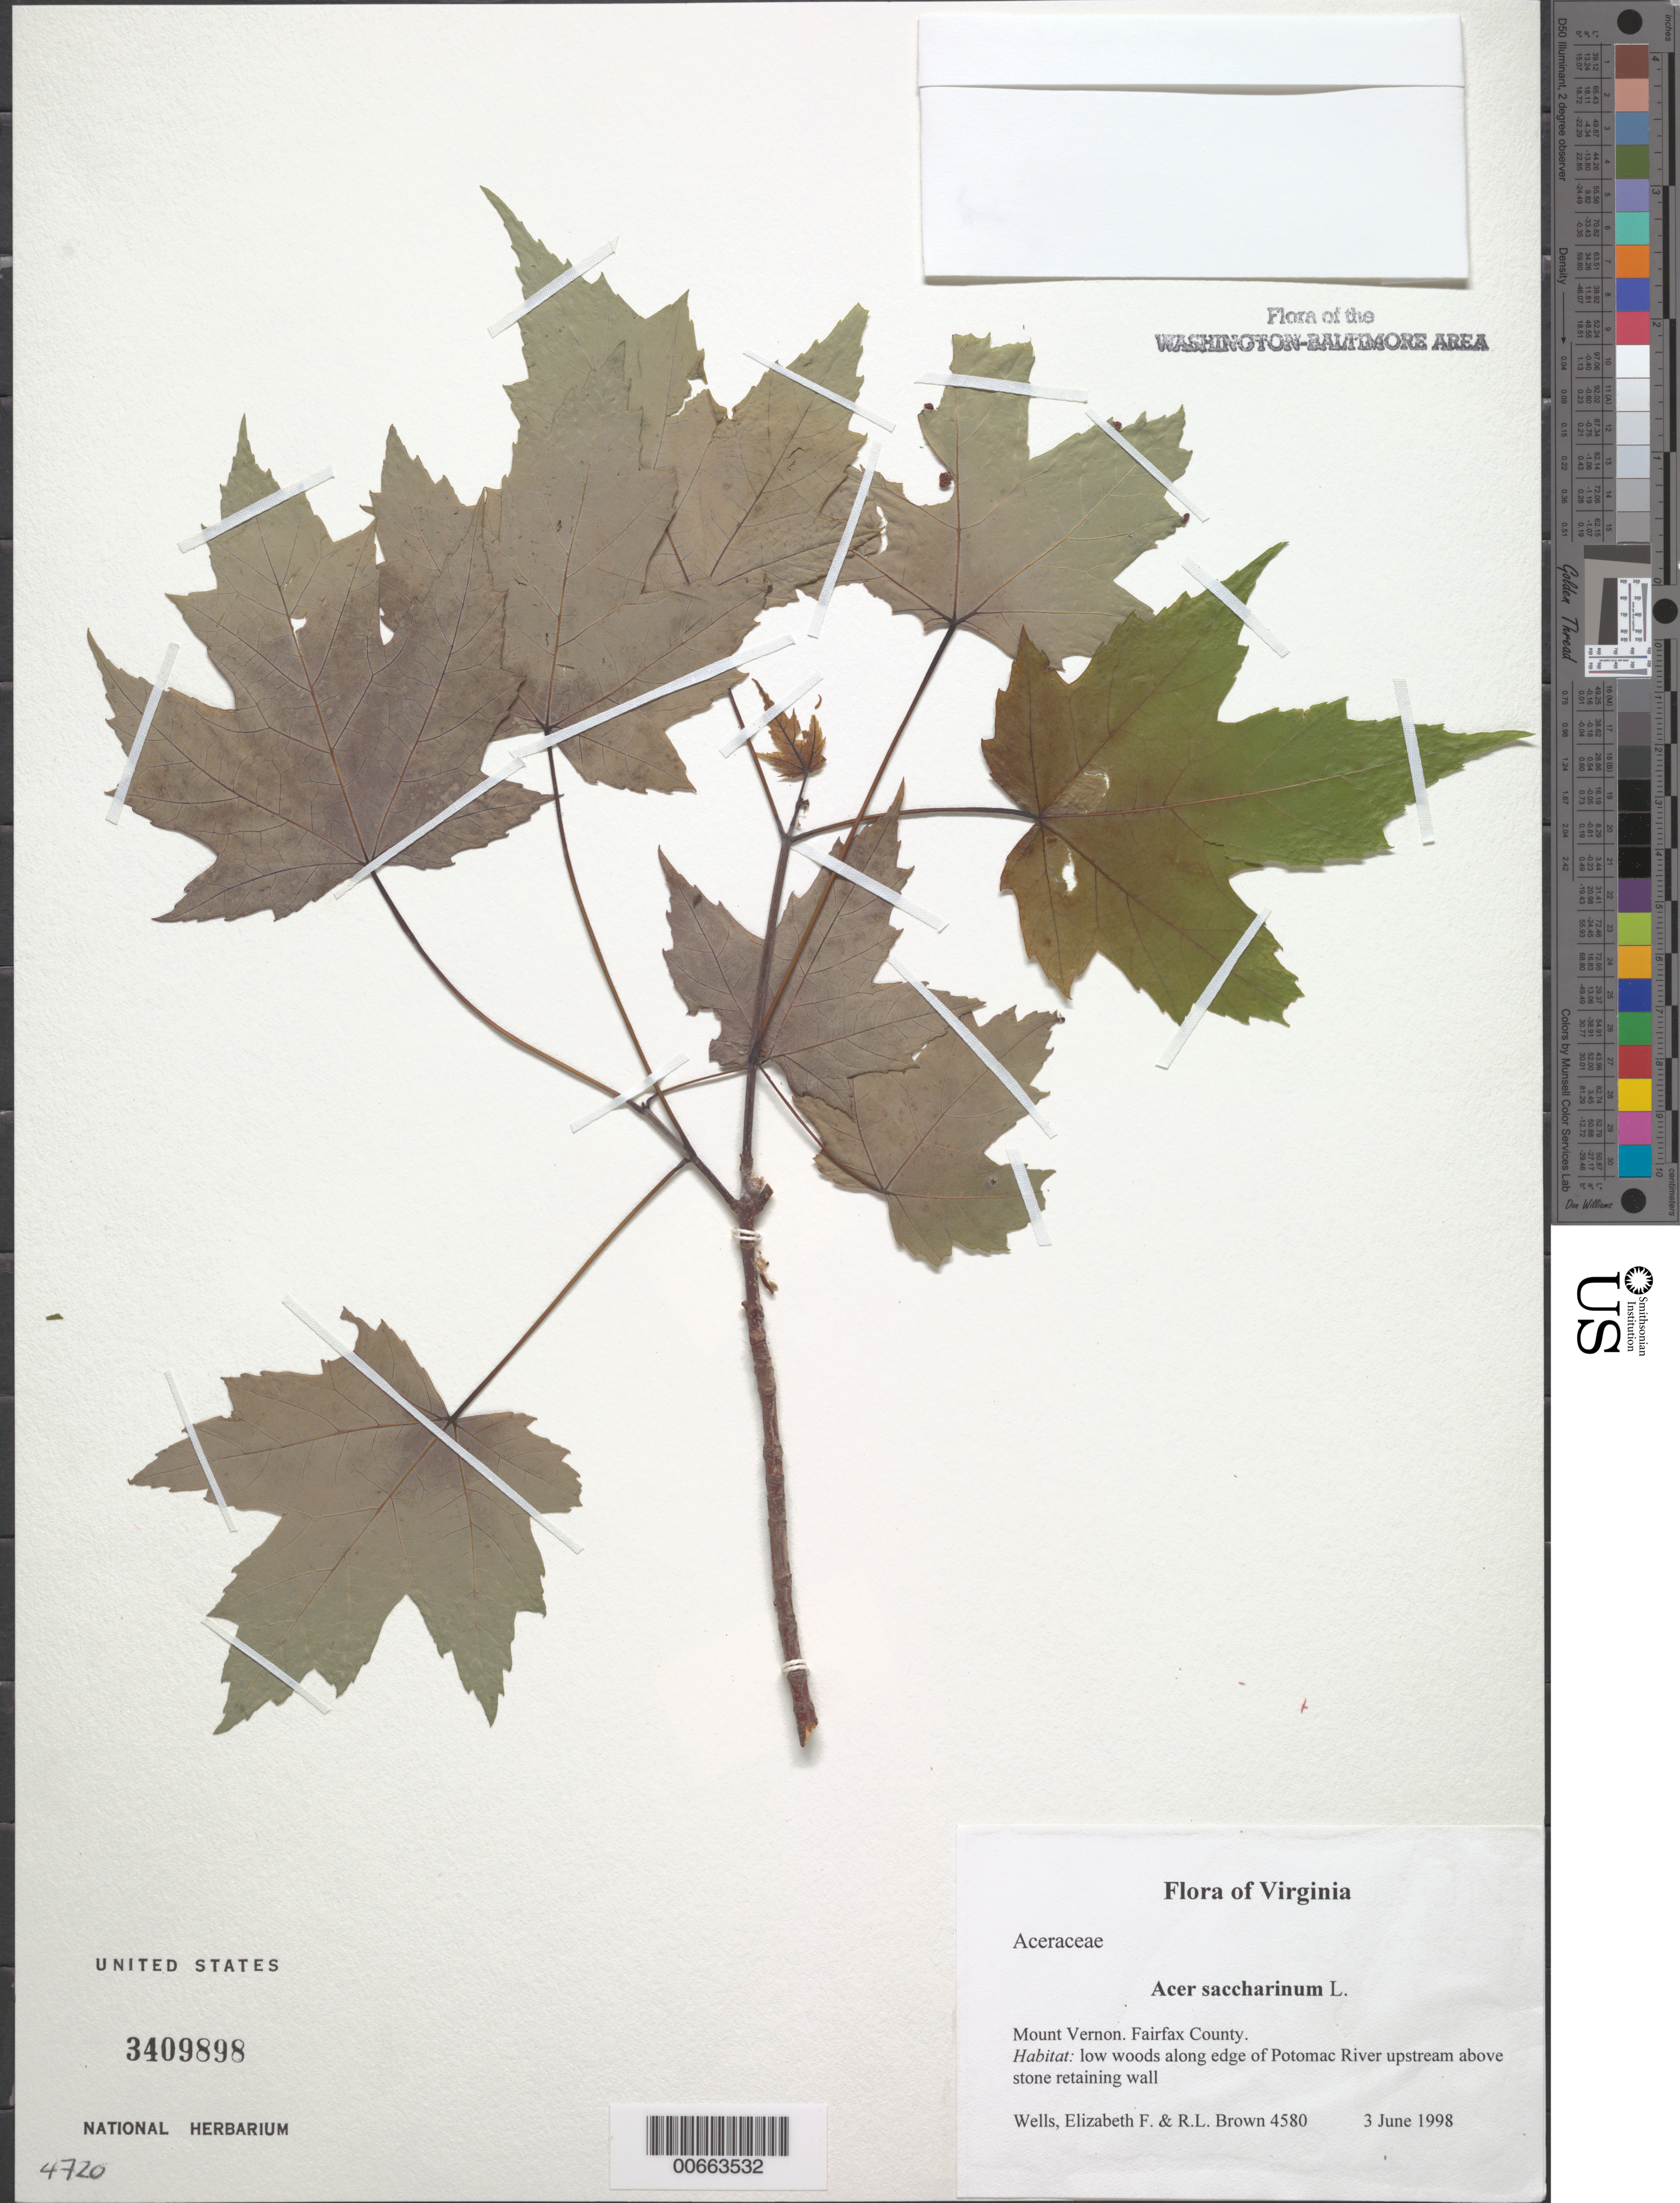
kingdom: Plantae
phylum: Tracheophyta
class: Magnoliopsida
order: Sapindales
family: Sapindaceae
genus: Acer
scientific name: Acer saccharinum subsp. floridanum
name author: (Chapm.) Wesm.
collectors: E. F. Wells & R. L. Brown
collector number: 4580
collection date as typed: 03 Jun 1998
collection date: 1998-06-03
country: United States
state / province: Virginia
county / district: Fairfax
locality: Mount Vernon. Along edge of Potomac River upstream above stone retaining wall.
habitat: Low woods.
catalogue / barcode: US 3409898